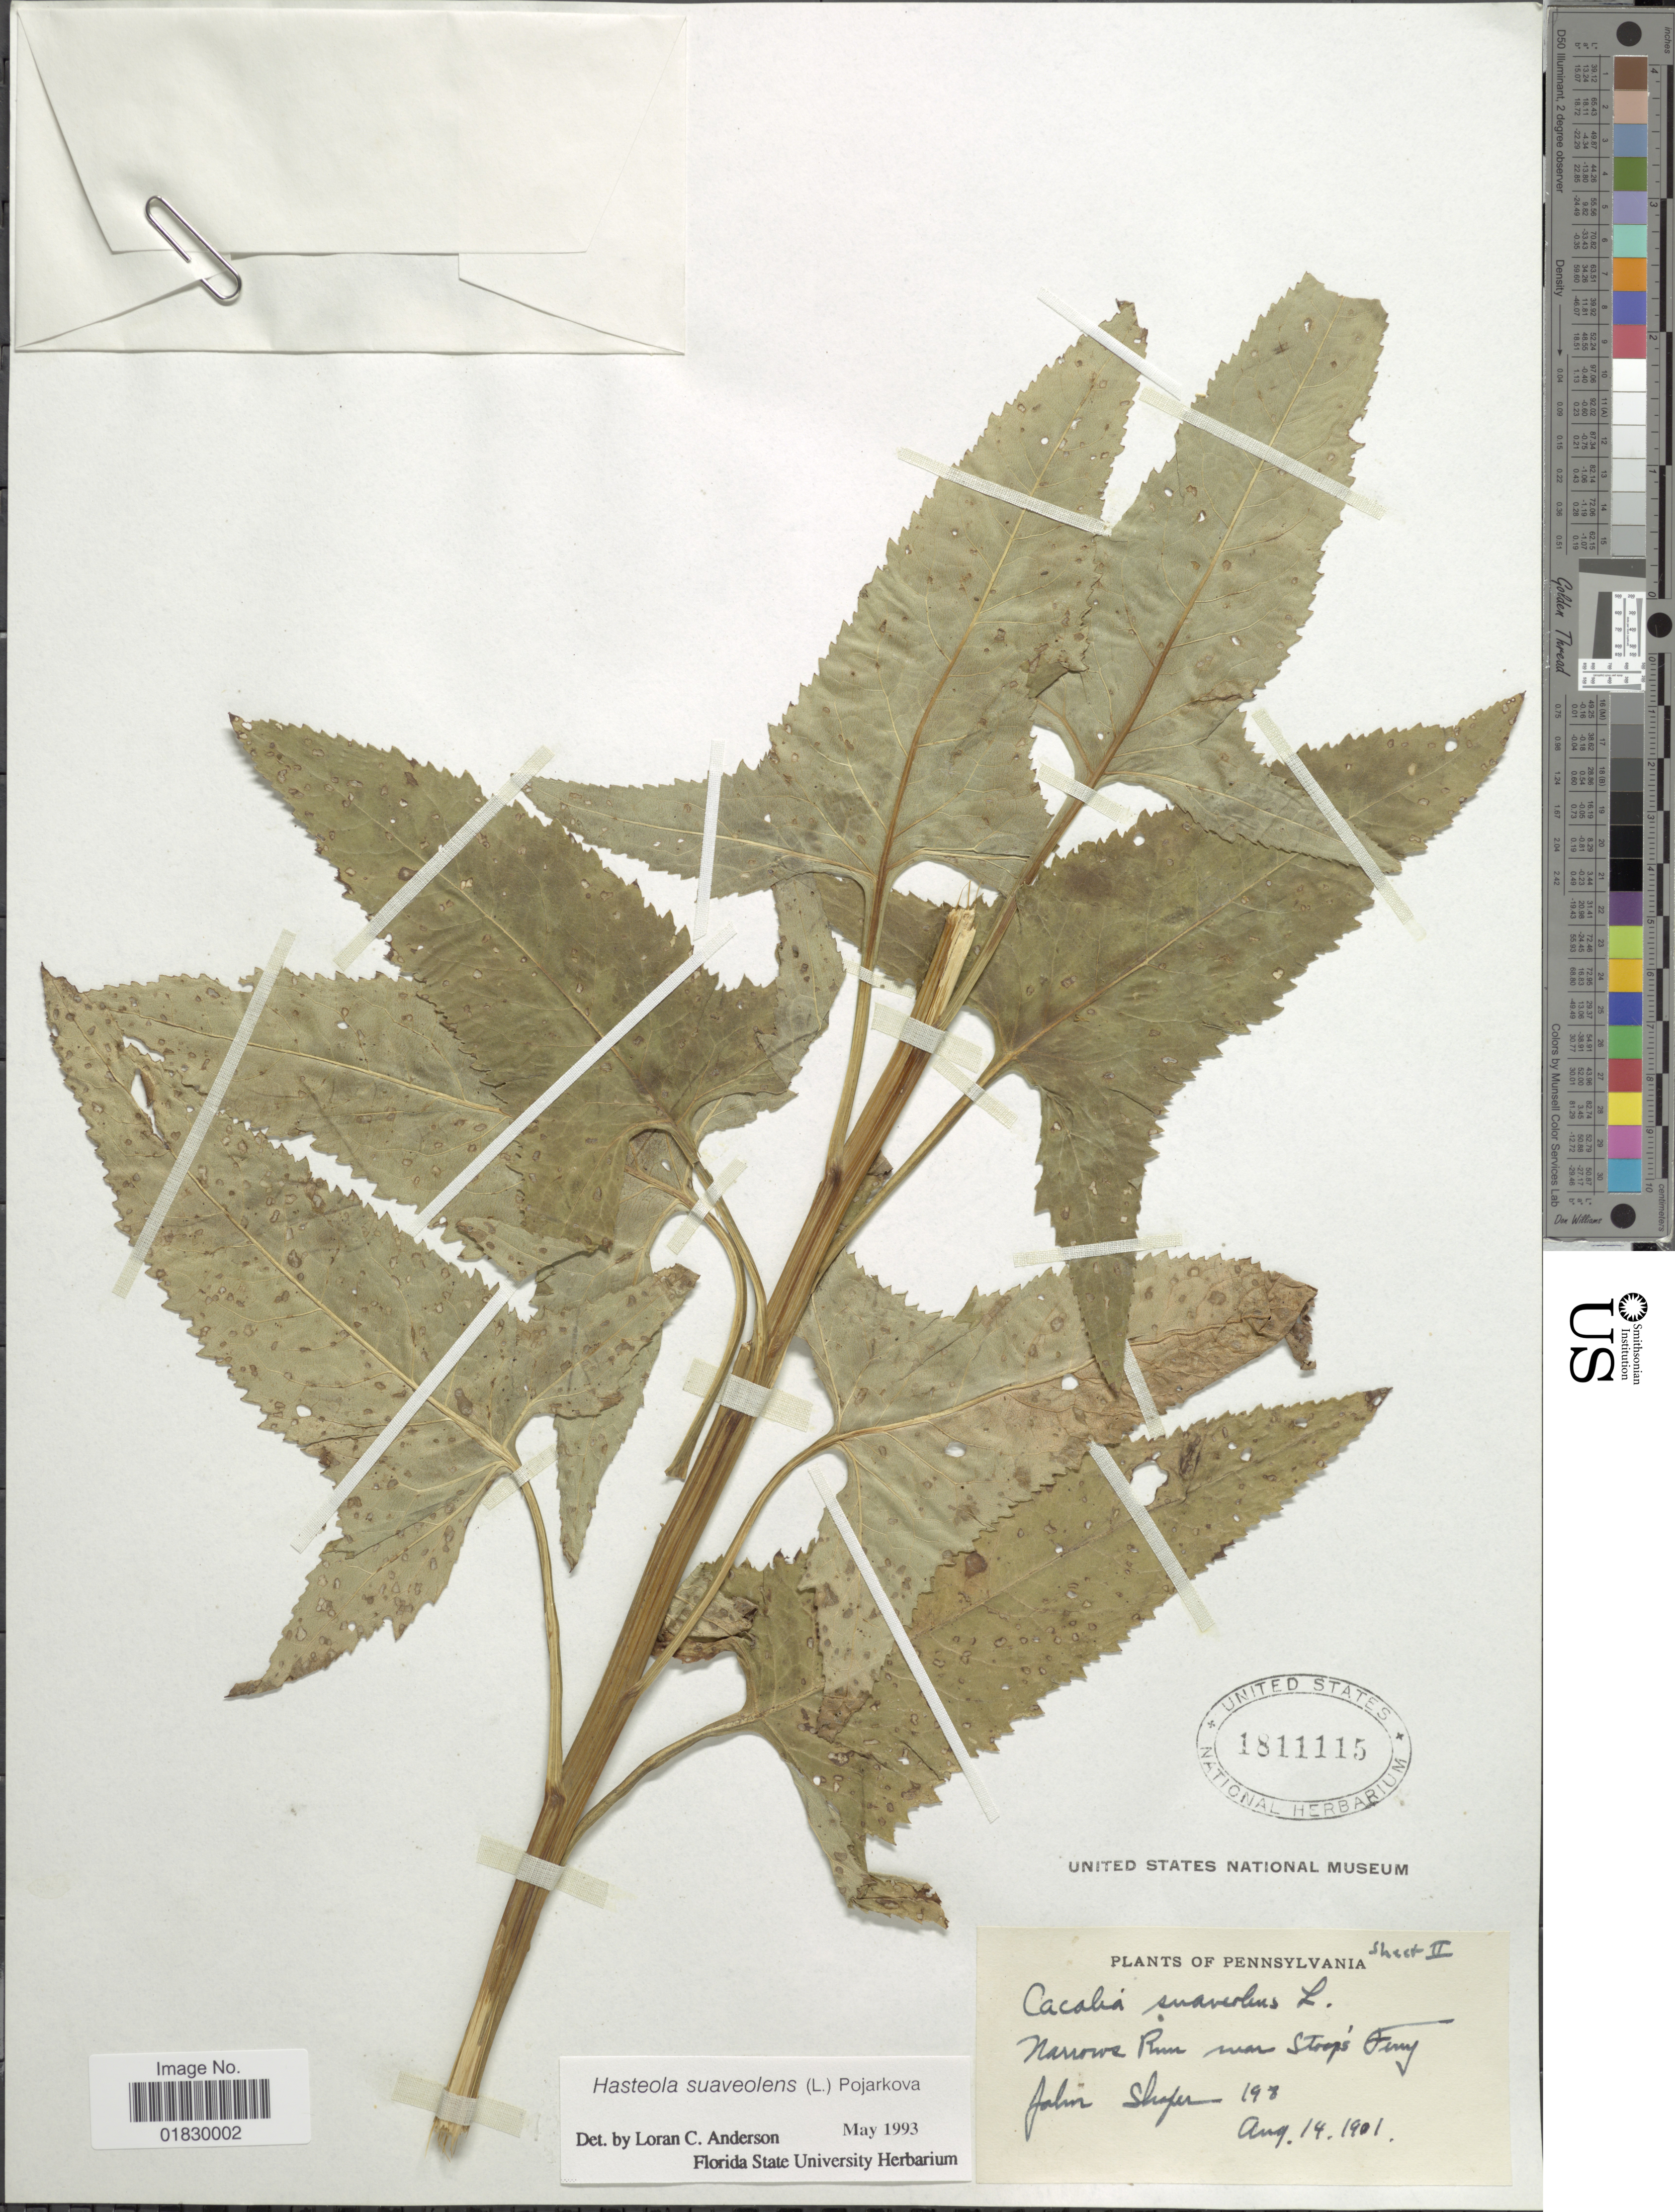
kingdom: Plantae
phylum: Tracheophyta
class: Magnoliopsida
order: Asterales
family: Asteraceae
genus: Hasteola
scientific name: Hasteola suaveolens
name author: (L.) Pojark.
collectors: J. A. Shafer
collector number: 198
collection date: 1901-08-14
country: United States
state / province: Pennsylvania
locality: Narrows Run near Stoop's Ferry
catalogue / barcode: US 1811115